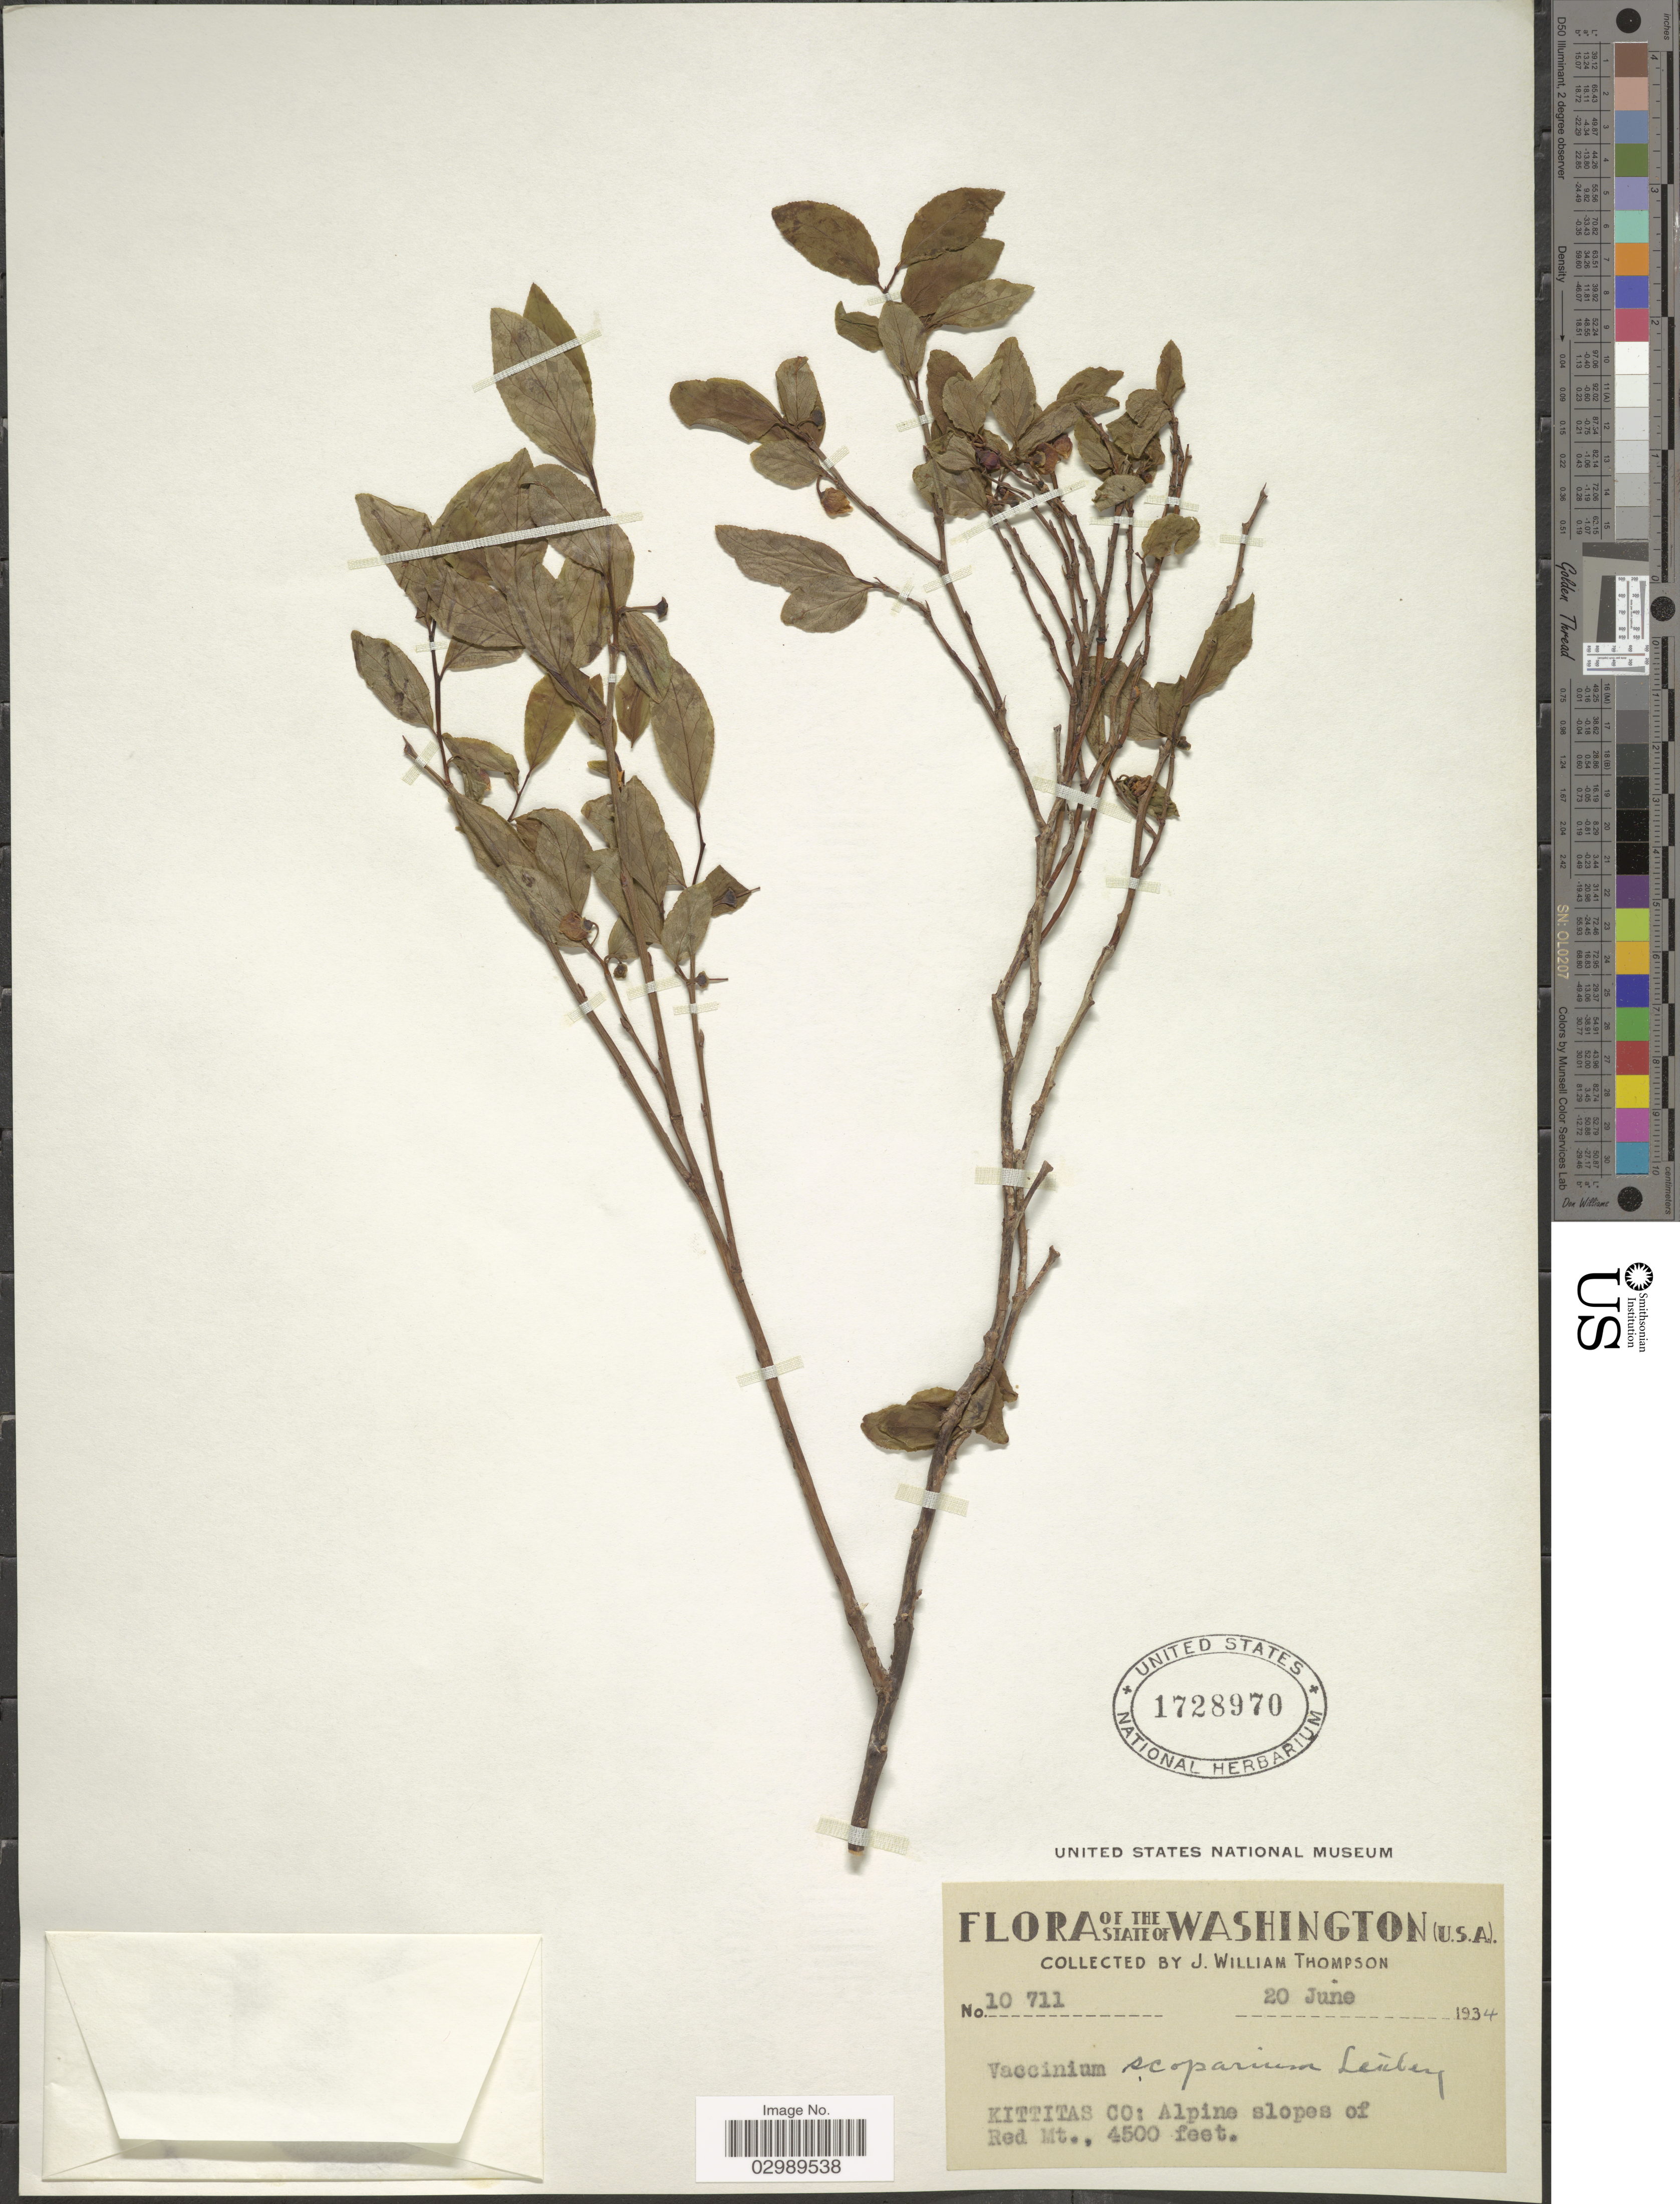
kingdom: Plantae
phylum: Tracheophyta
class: Magnoliopsida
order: Ericales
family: Ericaceae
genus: Vaccinium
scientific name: Vaccinium scoparium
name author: Leiberg ex Coville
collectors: J. W. Thompson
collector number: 10711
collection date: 1934-06-20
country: United States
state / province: Washington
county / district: Kittitas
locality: Kittitas Co: Alpine slopes of Red Mt.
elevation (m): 1372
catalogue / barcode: US 1728970